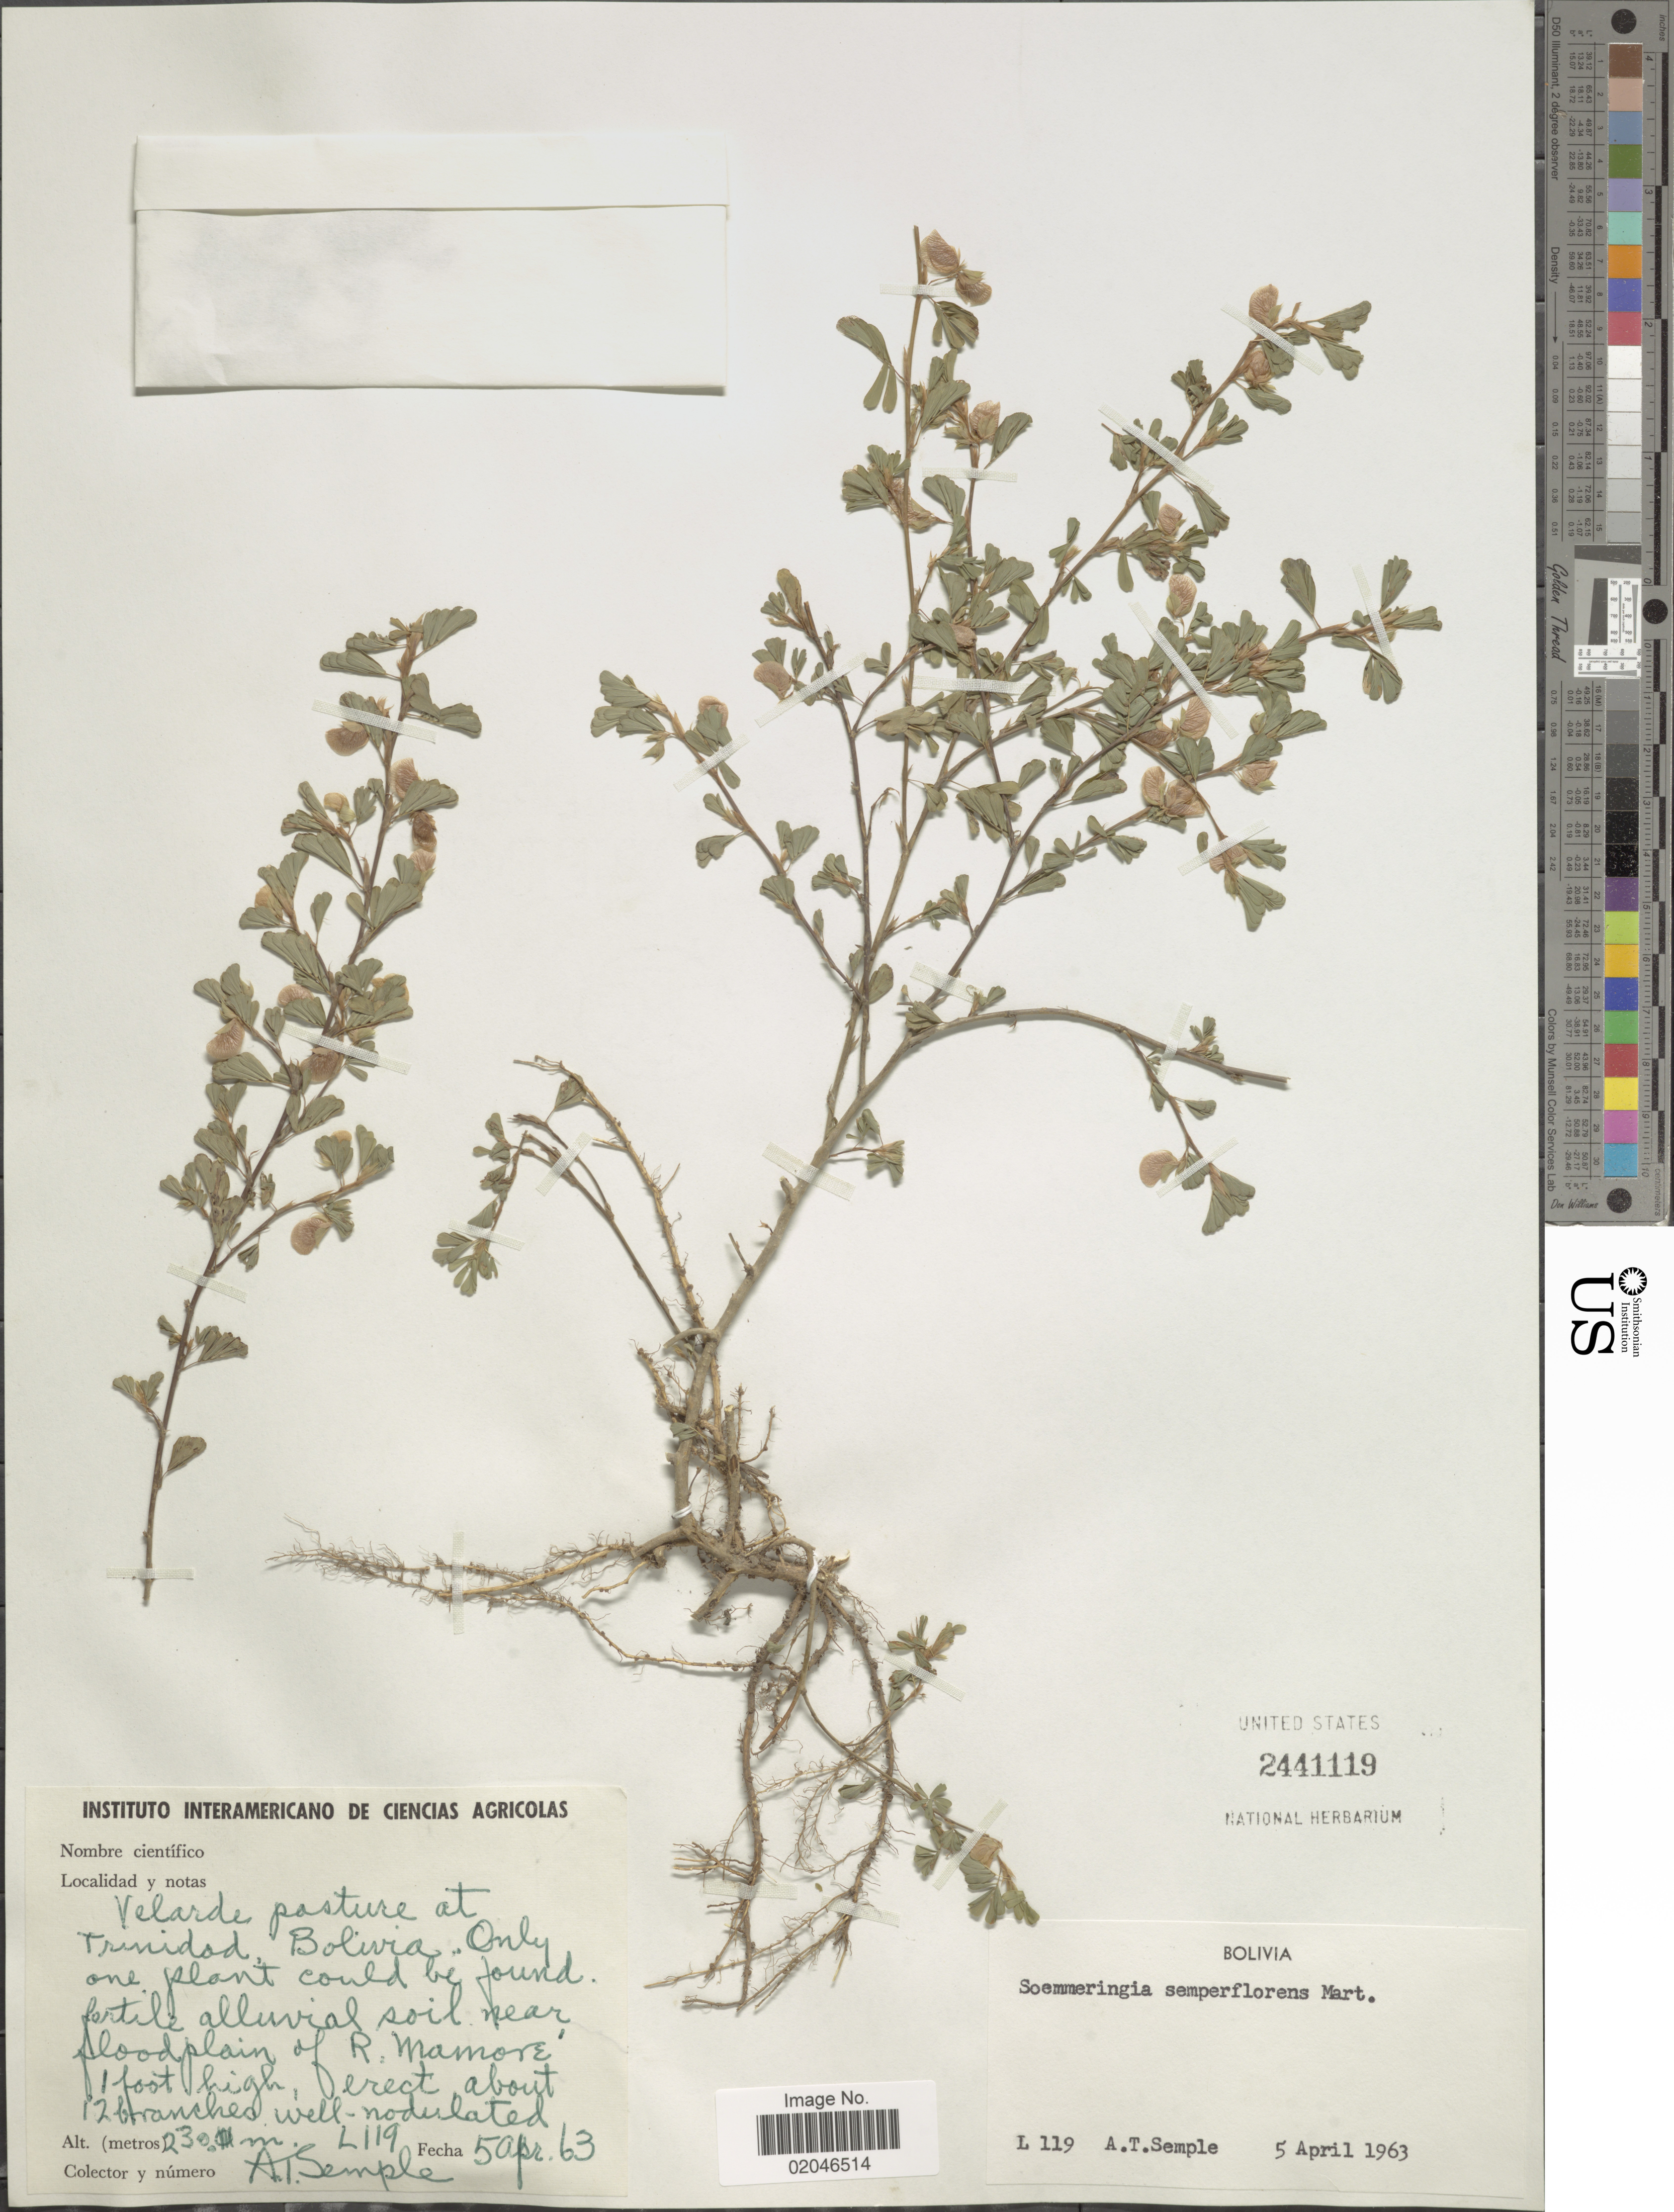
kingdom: Plantae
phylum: Tracheophyta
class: Magnoliopsida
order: Fabales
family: Fabaceae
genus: Soemmeringia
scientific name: Soemmeringia semperflorens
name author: Mart.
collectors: A. Semple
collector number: L119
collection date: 1963-04-05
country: Bolivia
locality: Velarde pasture at Trinidad, Bolivia. Fertile alluvial soil near floodplain of R. Mamore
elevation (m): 2300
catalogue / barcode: US 2441119